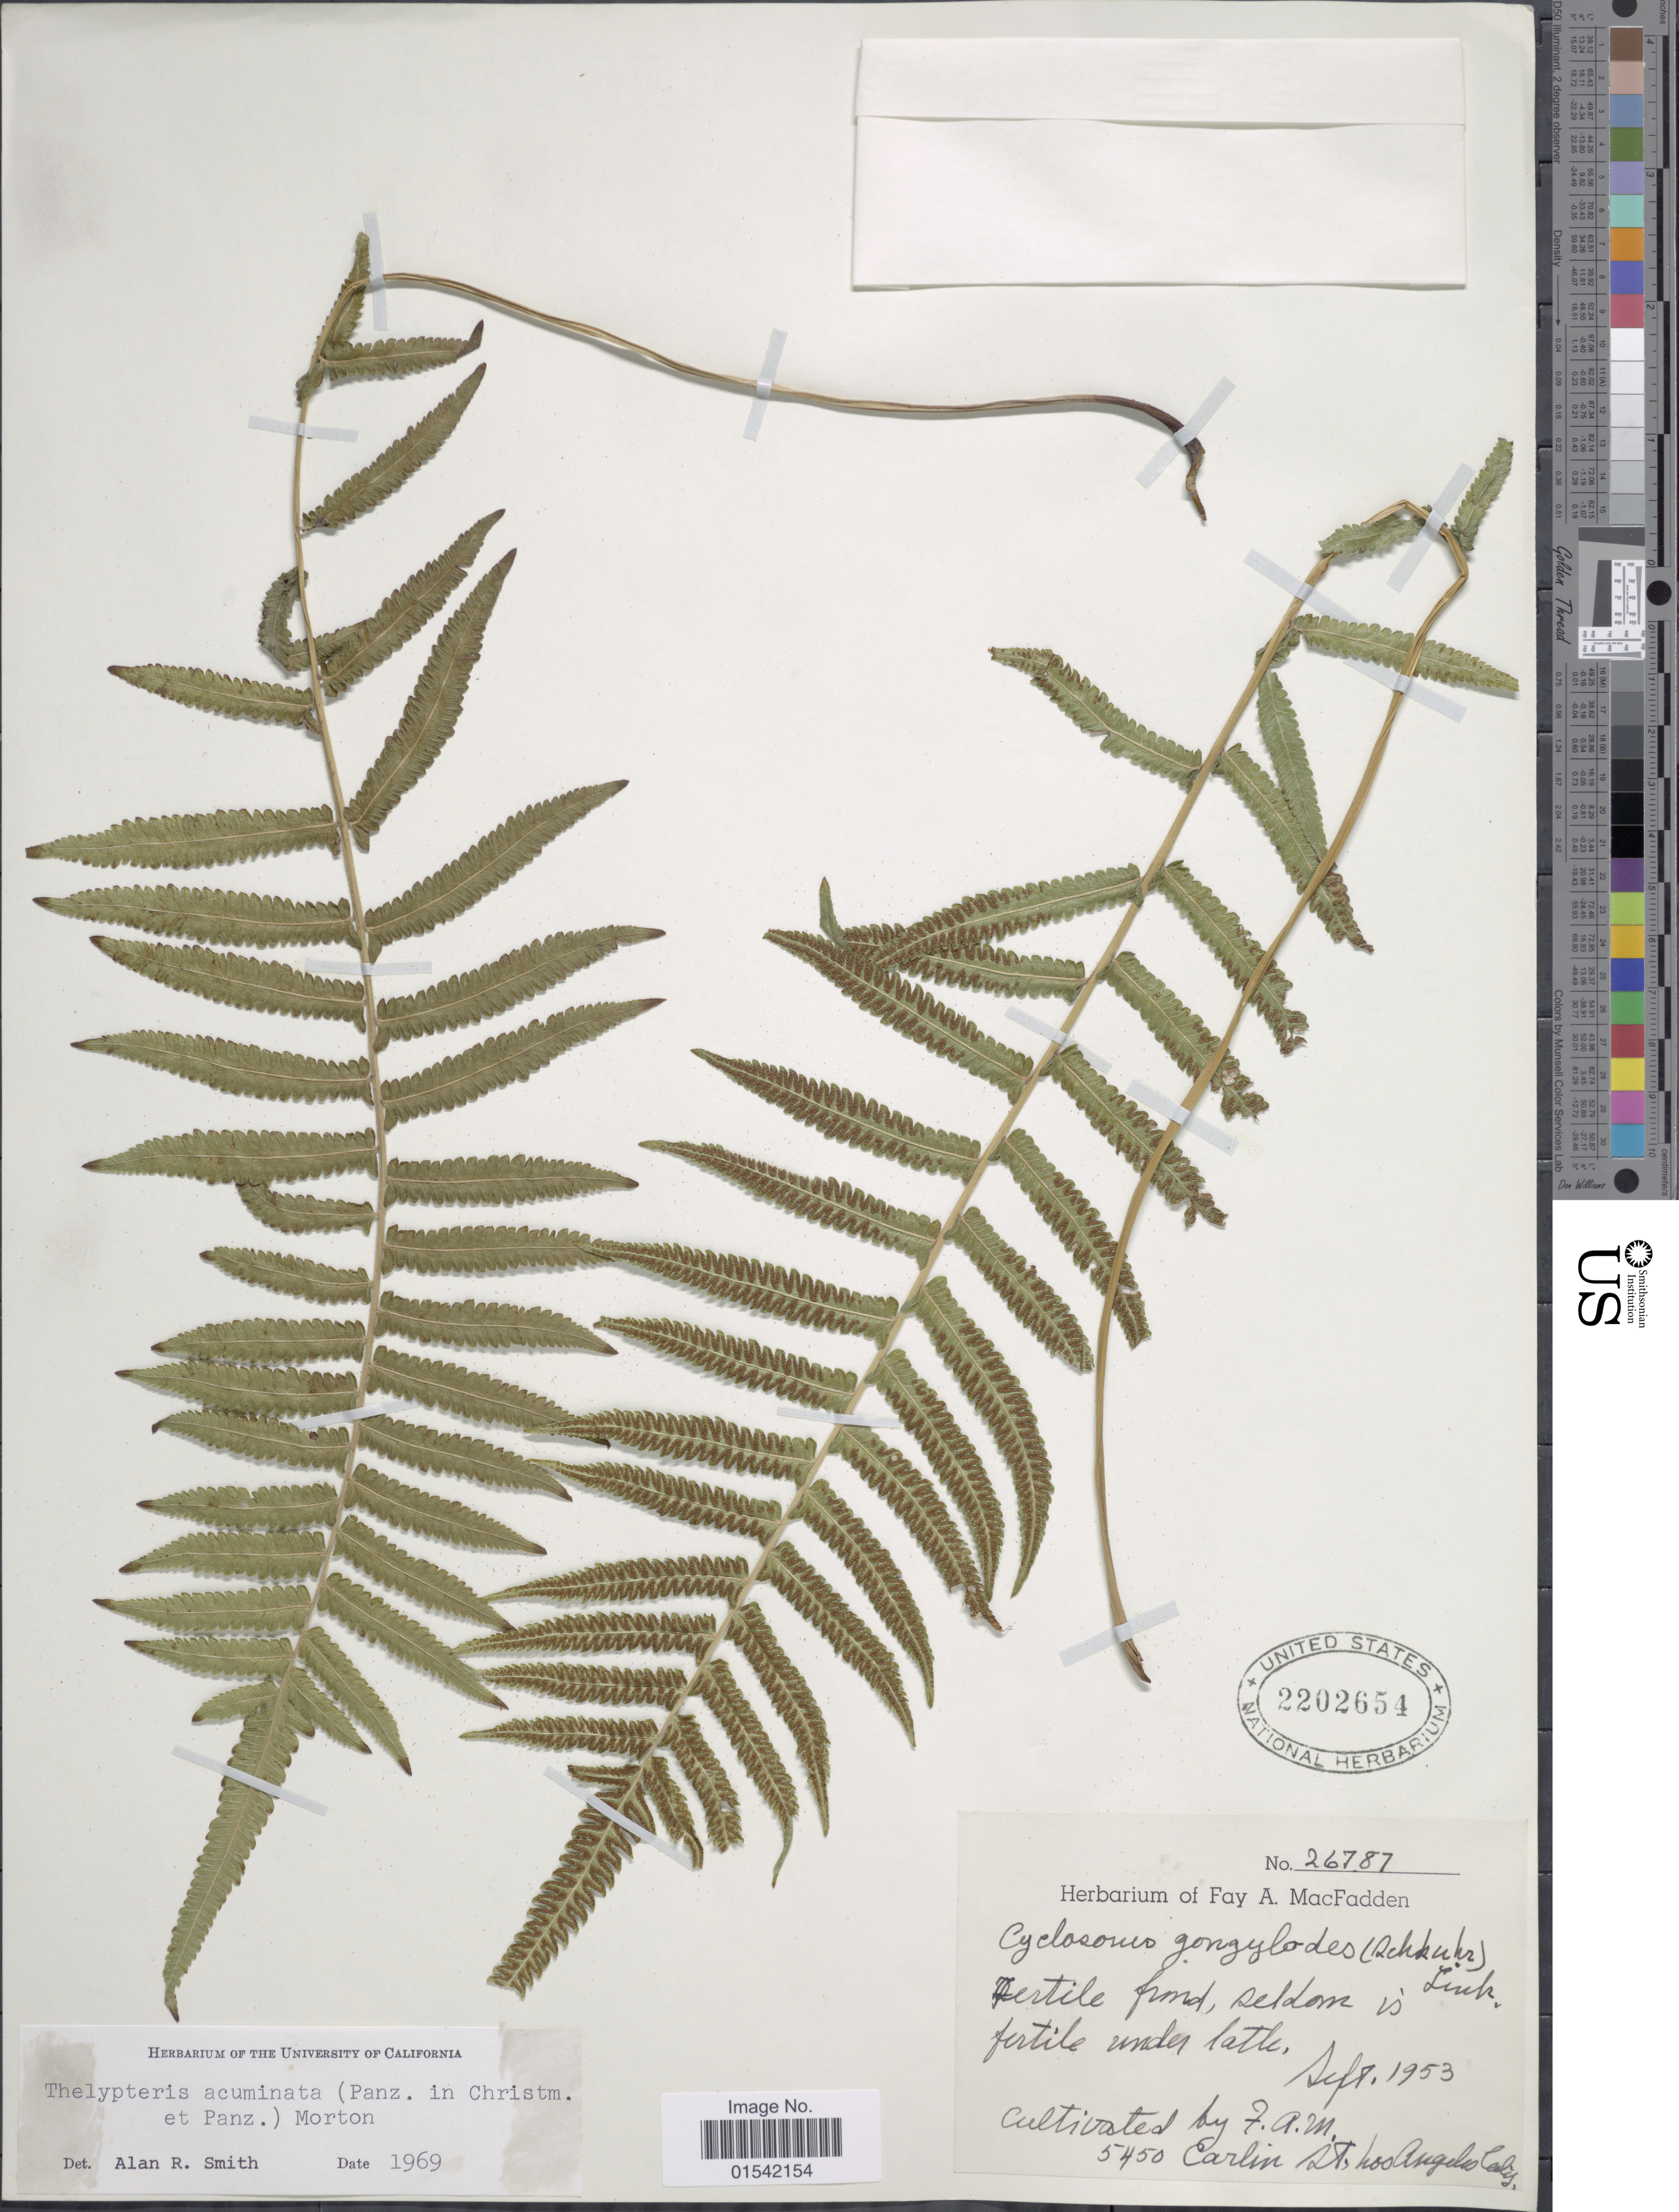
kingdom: Plantae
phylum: Tracheophyta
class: Polypodiopsida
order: Polypodiales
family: Thelypteridaceae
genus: Cyclosorus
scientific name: Cyclosorus acuminatus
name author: (Houtt.) Nakai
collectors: F. MacFadden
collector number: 26787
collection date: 1953-09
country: United States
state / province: California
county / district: Los Angeles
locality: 5450 Carlin St., Los Angeles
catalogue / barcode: US 2202654